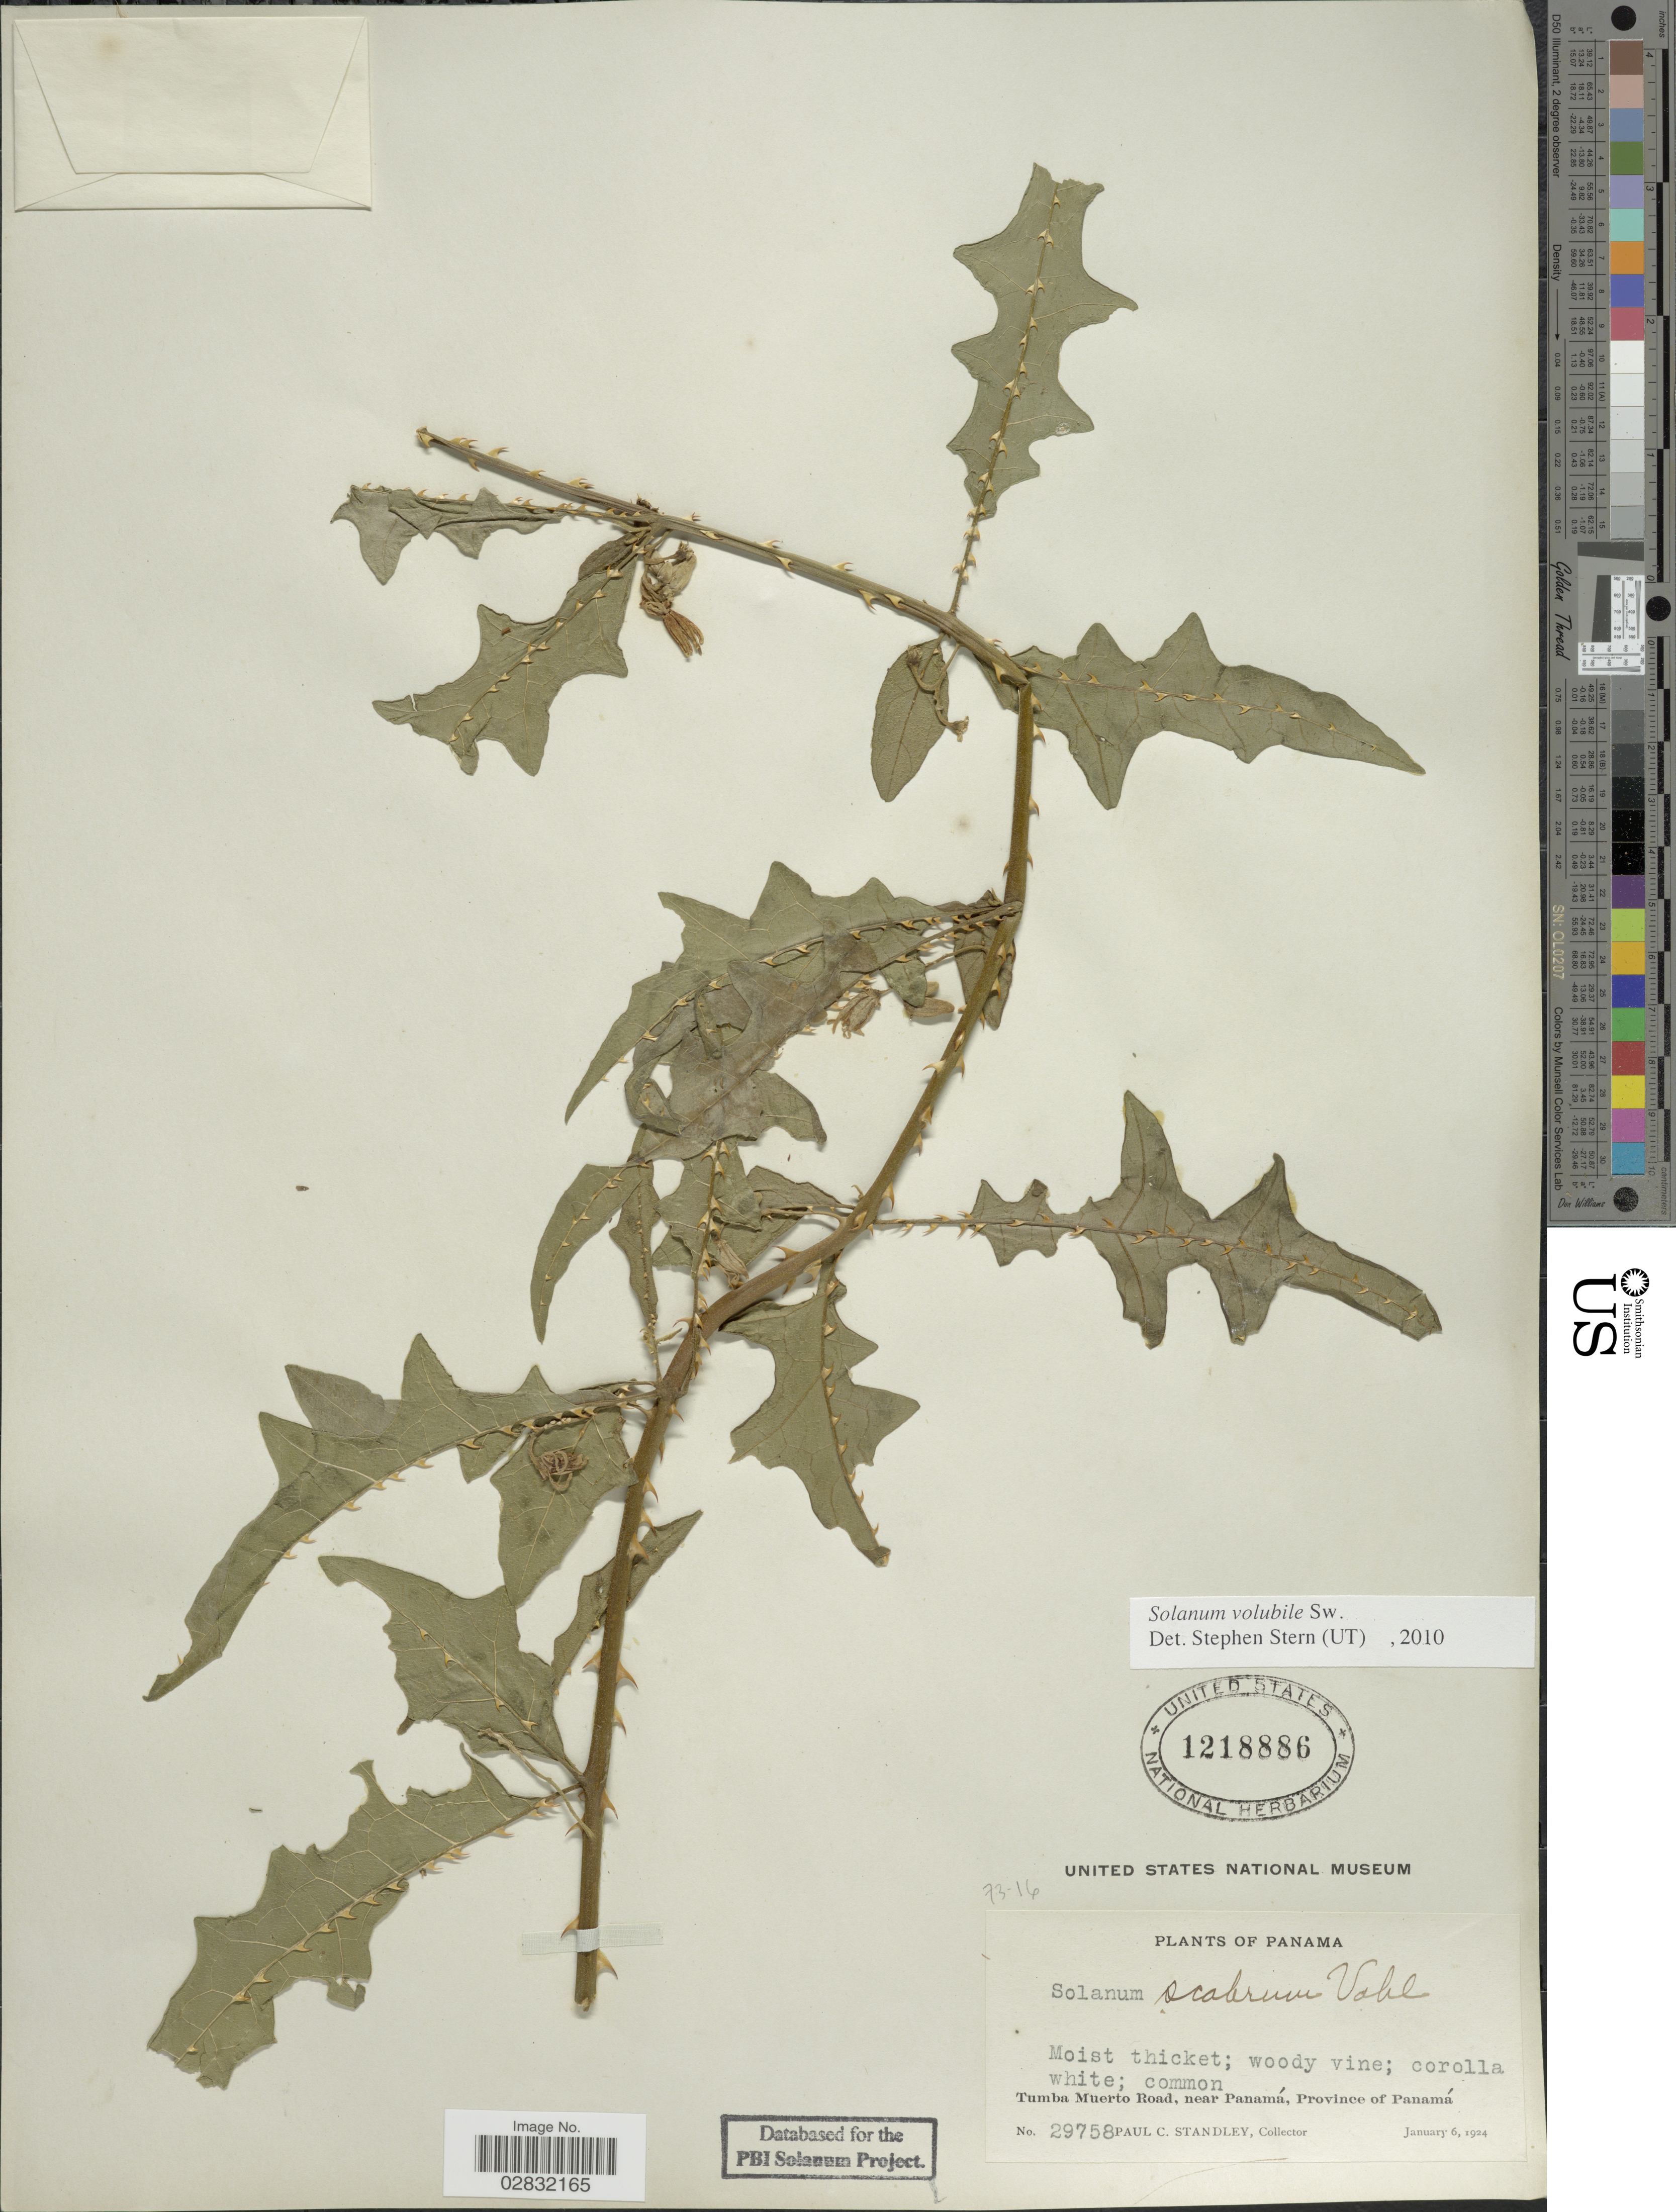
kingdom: Plantae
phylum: Tracheophyta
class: Magnoliopsida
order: Solanales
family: Solanaceae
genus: Solanum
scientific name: Solanum volubile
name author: Sw.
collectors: P. C. Standley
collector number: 29758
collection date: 1924-01-06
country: Panama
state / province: Panamá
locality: Tumba Muerto Road, near Panamá, Province of Panamá.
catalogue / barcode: US 1218886